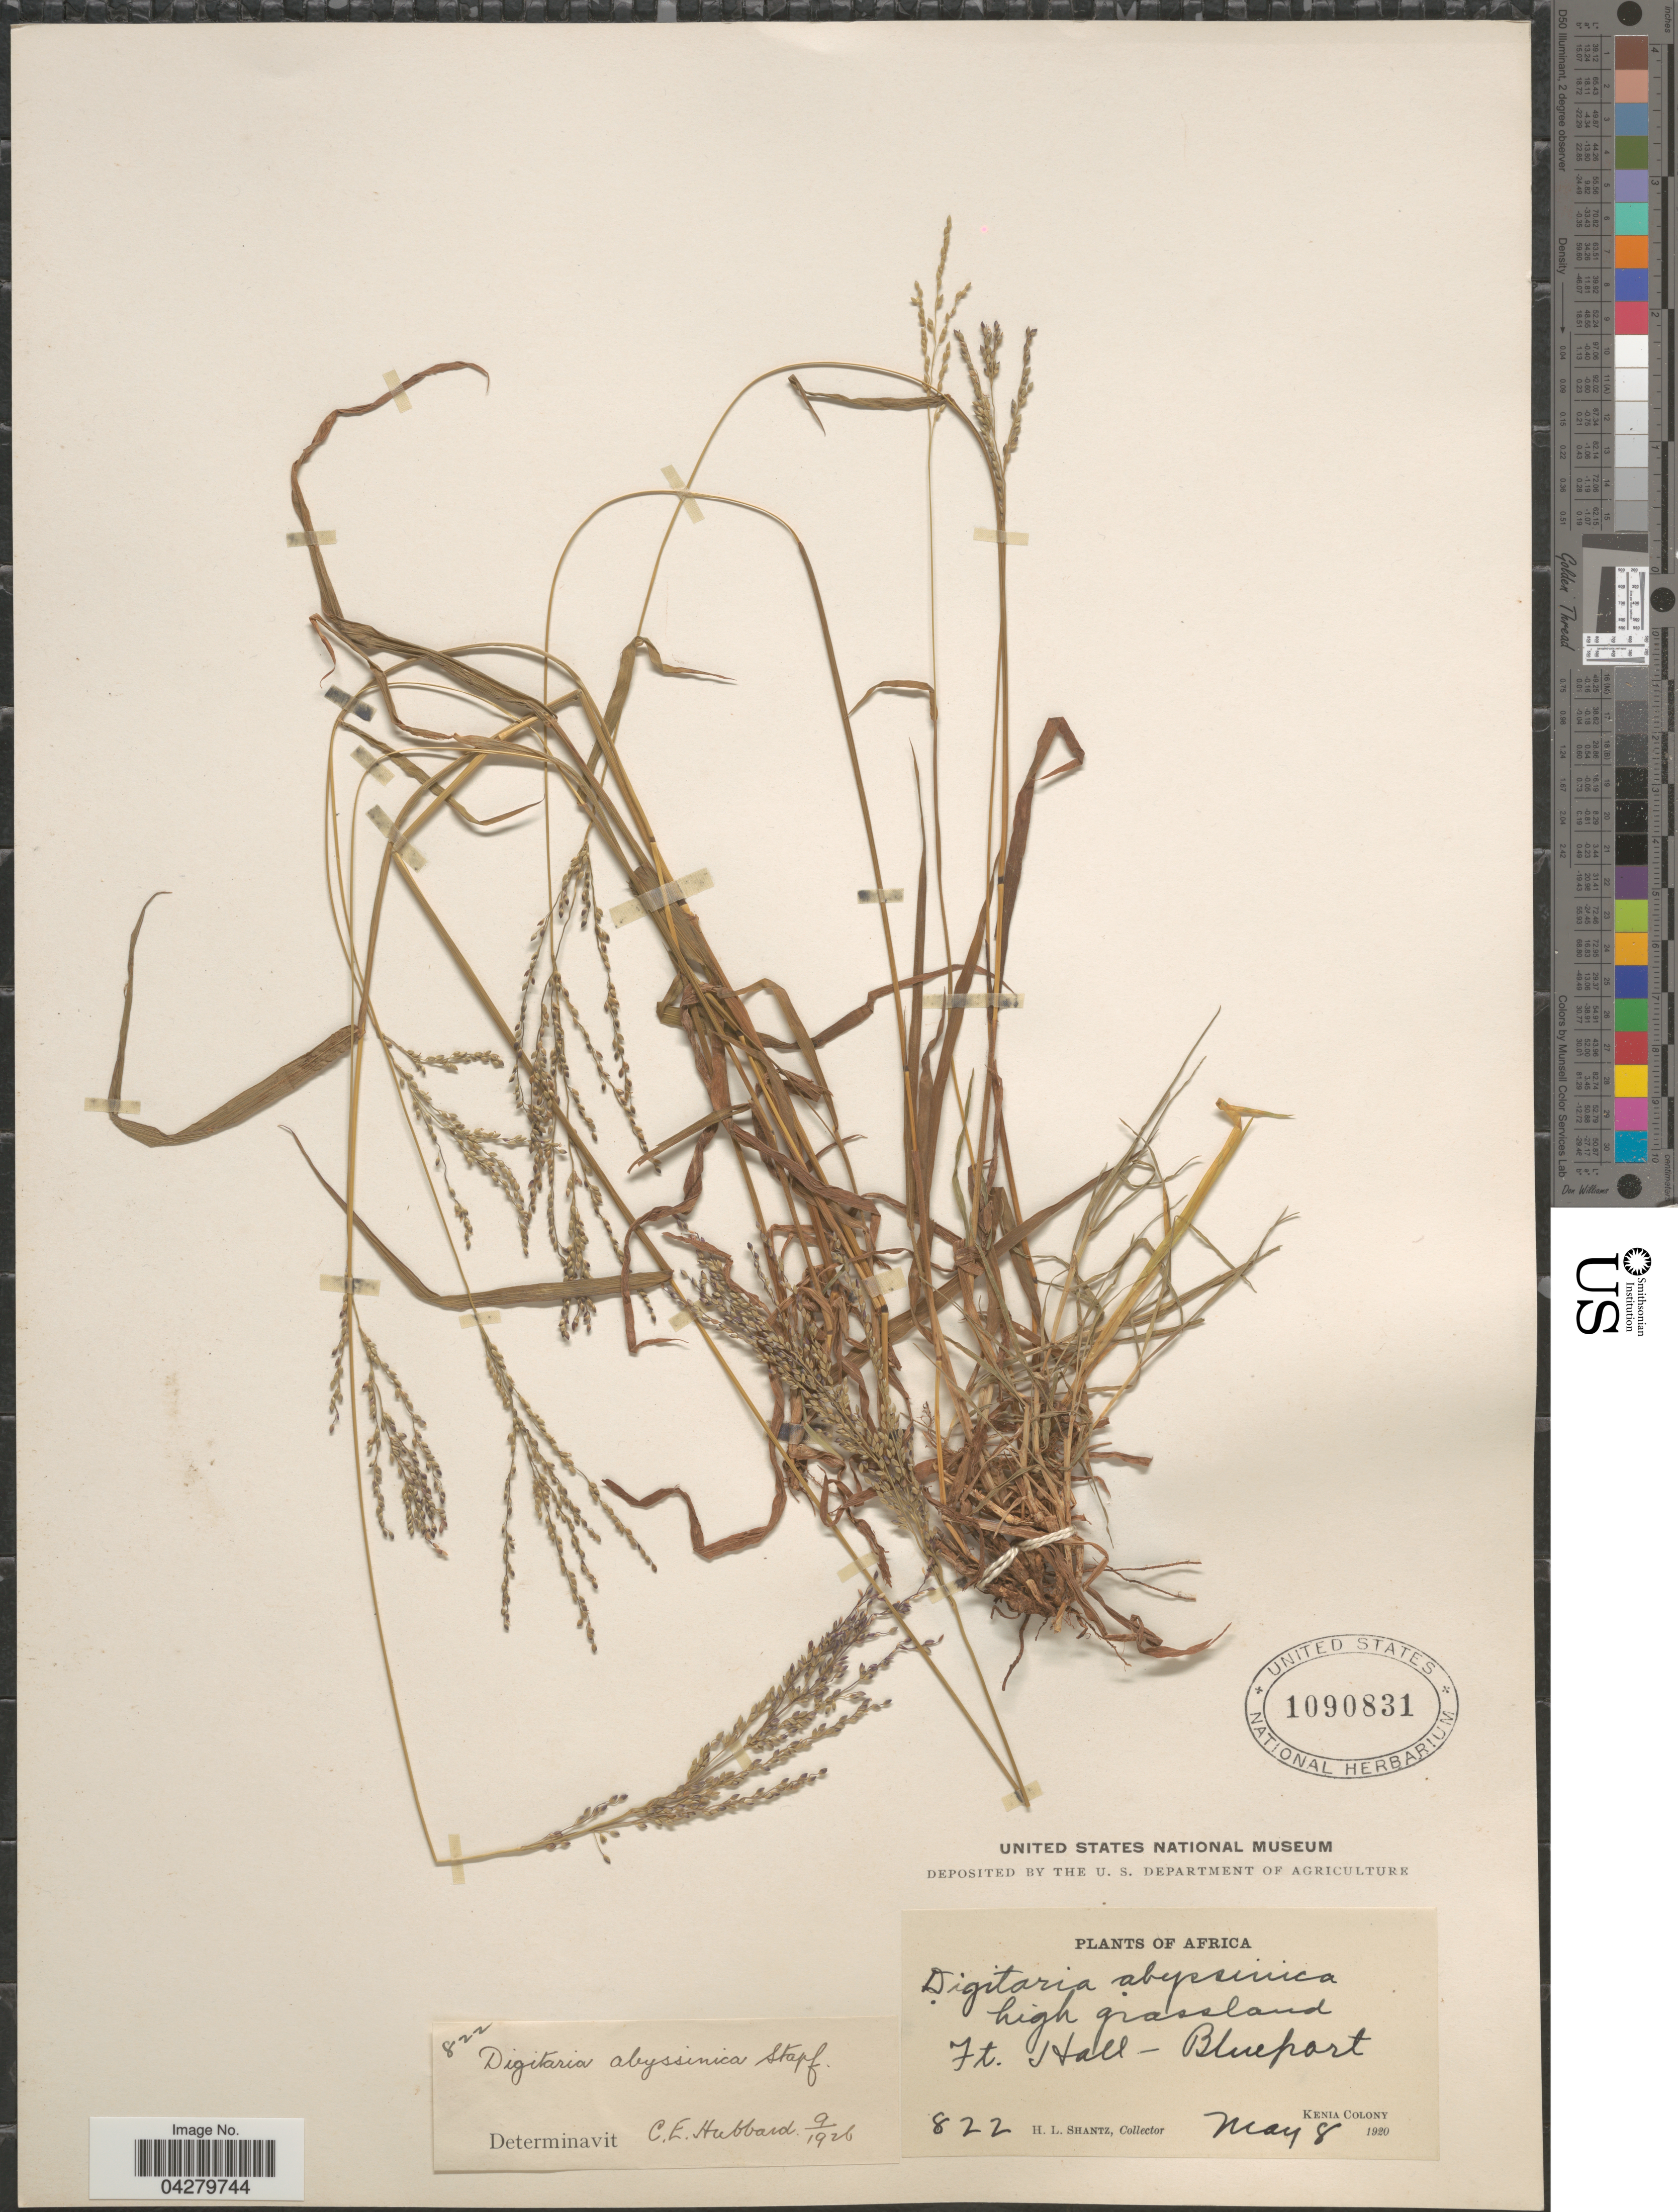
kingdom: Plantae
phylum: Tracheophyta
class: Liliopsida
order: Poales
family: Poaceae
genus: Digitaria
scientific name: Digitaria abyssinica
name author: (Hochst. ex Rich.) Stapf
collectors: H. Shantz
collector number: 822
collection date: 1920-05-08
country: Kenya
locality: Ft. Hall - Blueport. Kenia Colony.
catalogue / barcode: US 1090831